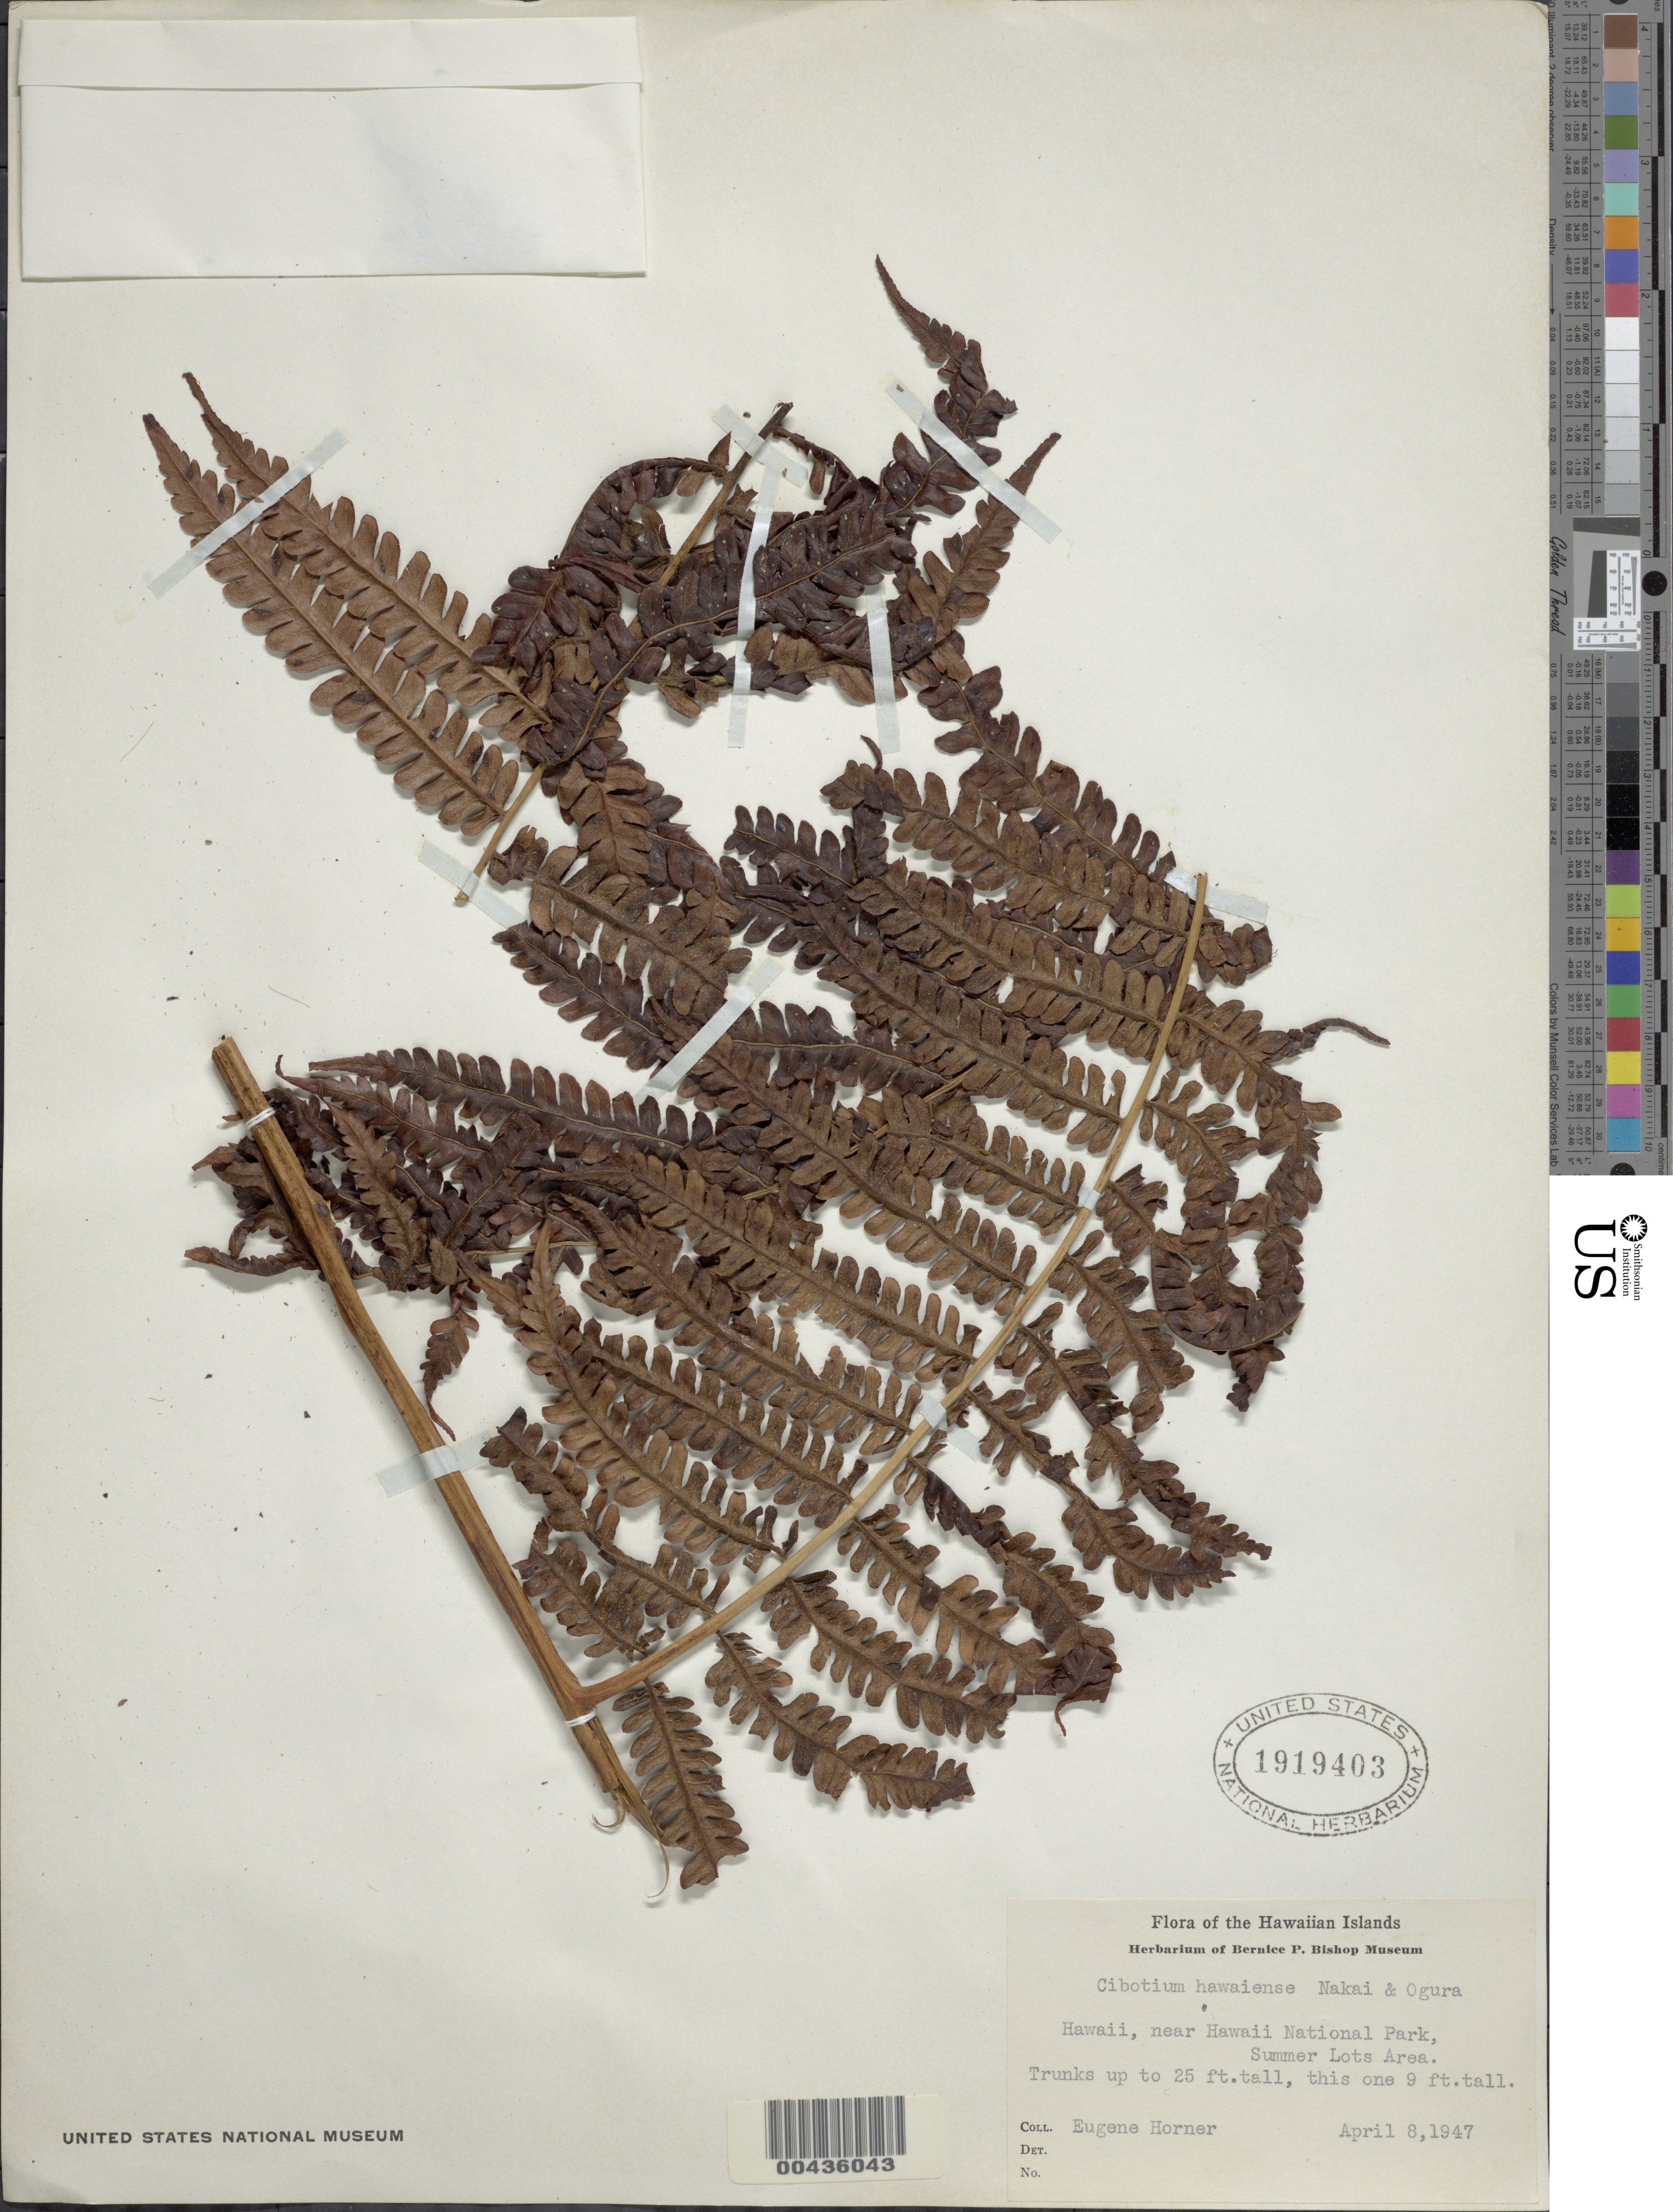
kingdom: Plantae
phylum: Tracheophyta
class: Polypodiopsida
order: Cyatheales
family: Cibotiaceae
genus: Cibotium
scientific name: Cibotium chamissoi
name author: Kaulf.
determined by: Wagner, W. L., (BOT), Smithsonian Institution - National Museum of Natural History (UNITED STATES)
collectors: E. Horner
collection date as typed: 8 Apr 1947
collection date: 1947-04-08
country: United States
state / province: Hawaii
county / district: Hawaii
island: Hawaii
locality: Near Hawaii National Park, Summer Lots Area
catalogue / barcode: US 1919403